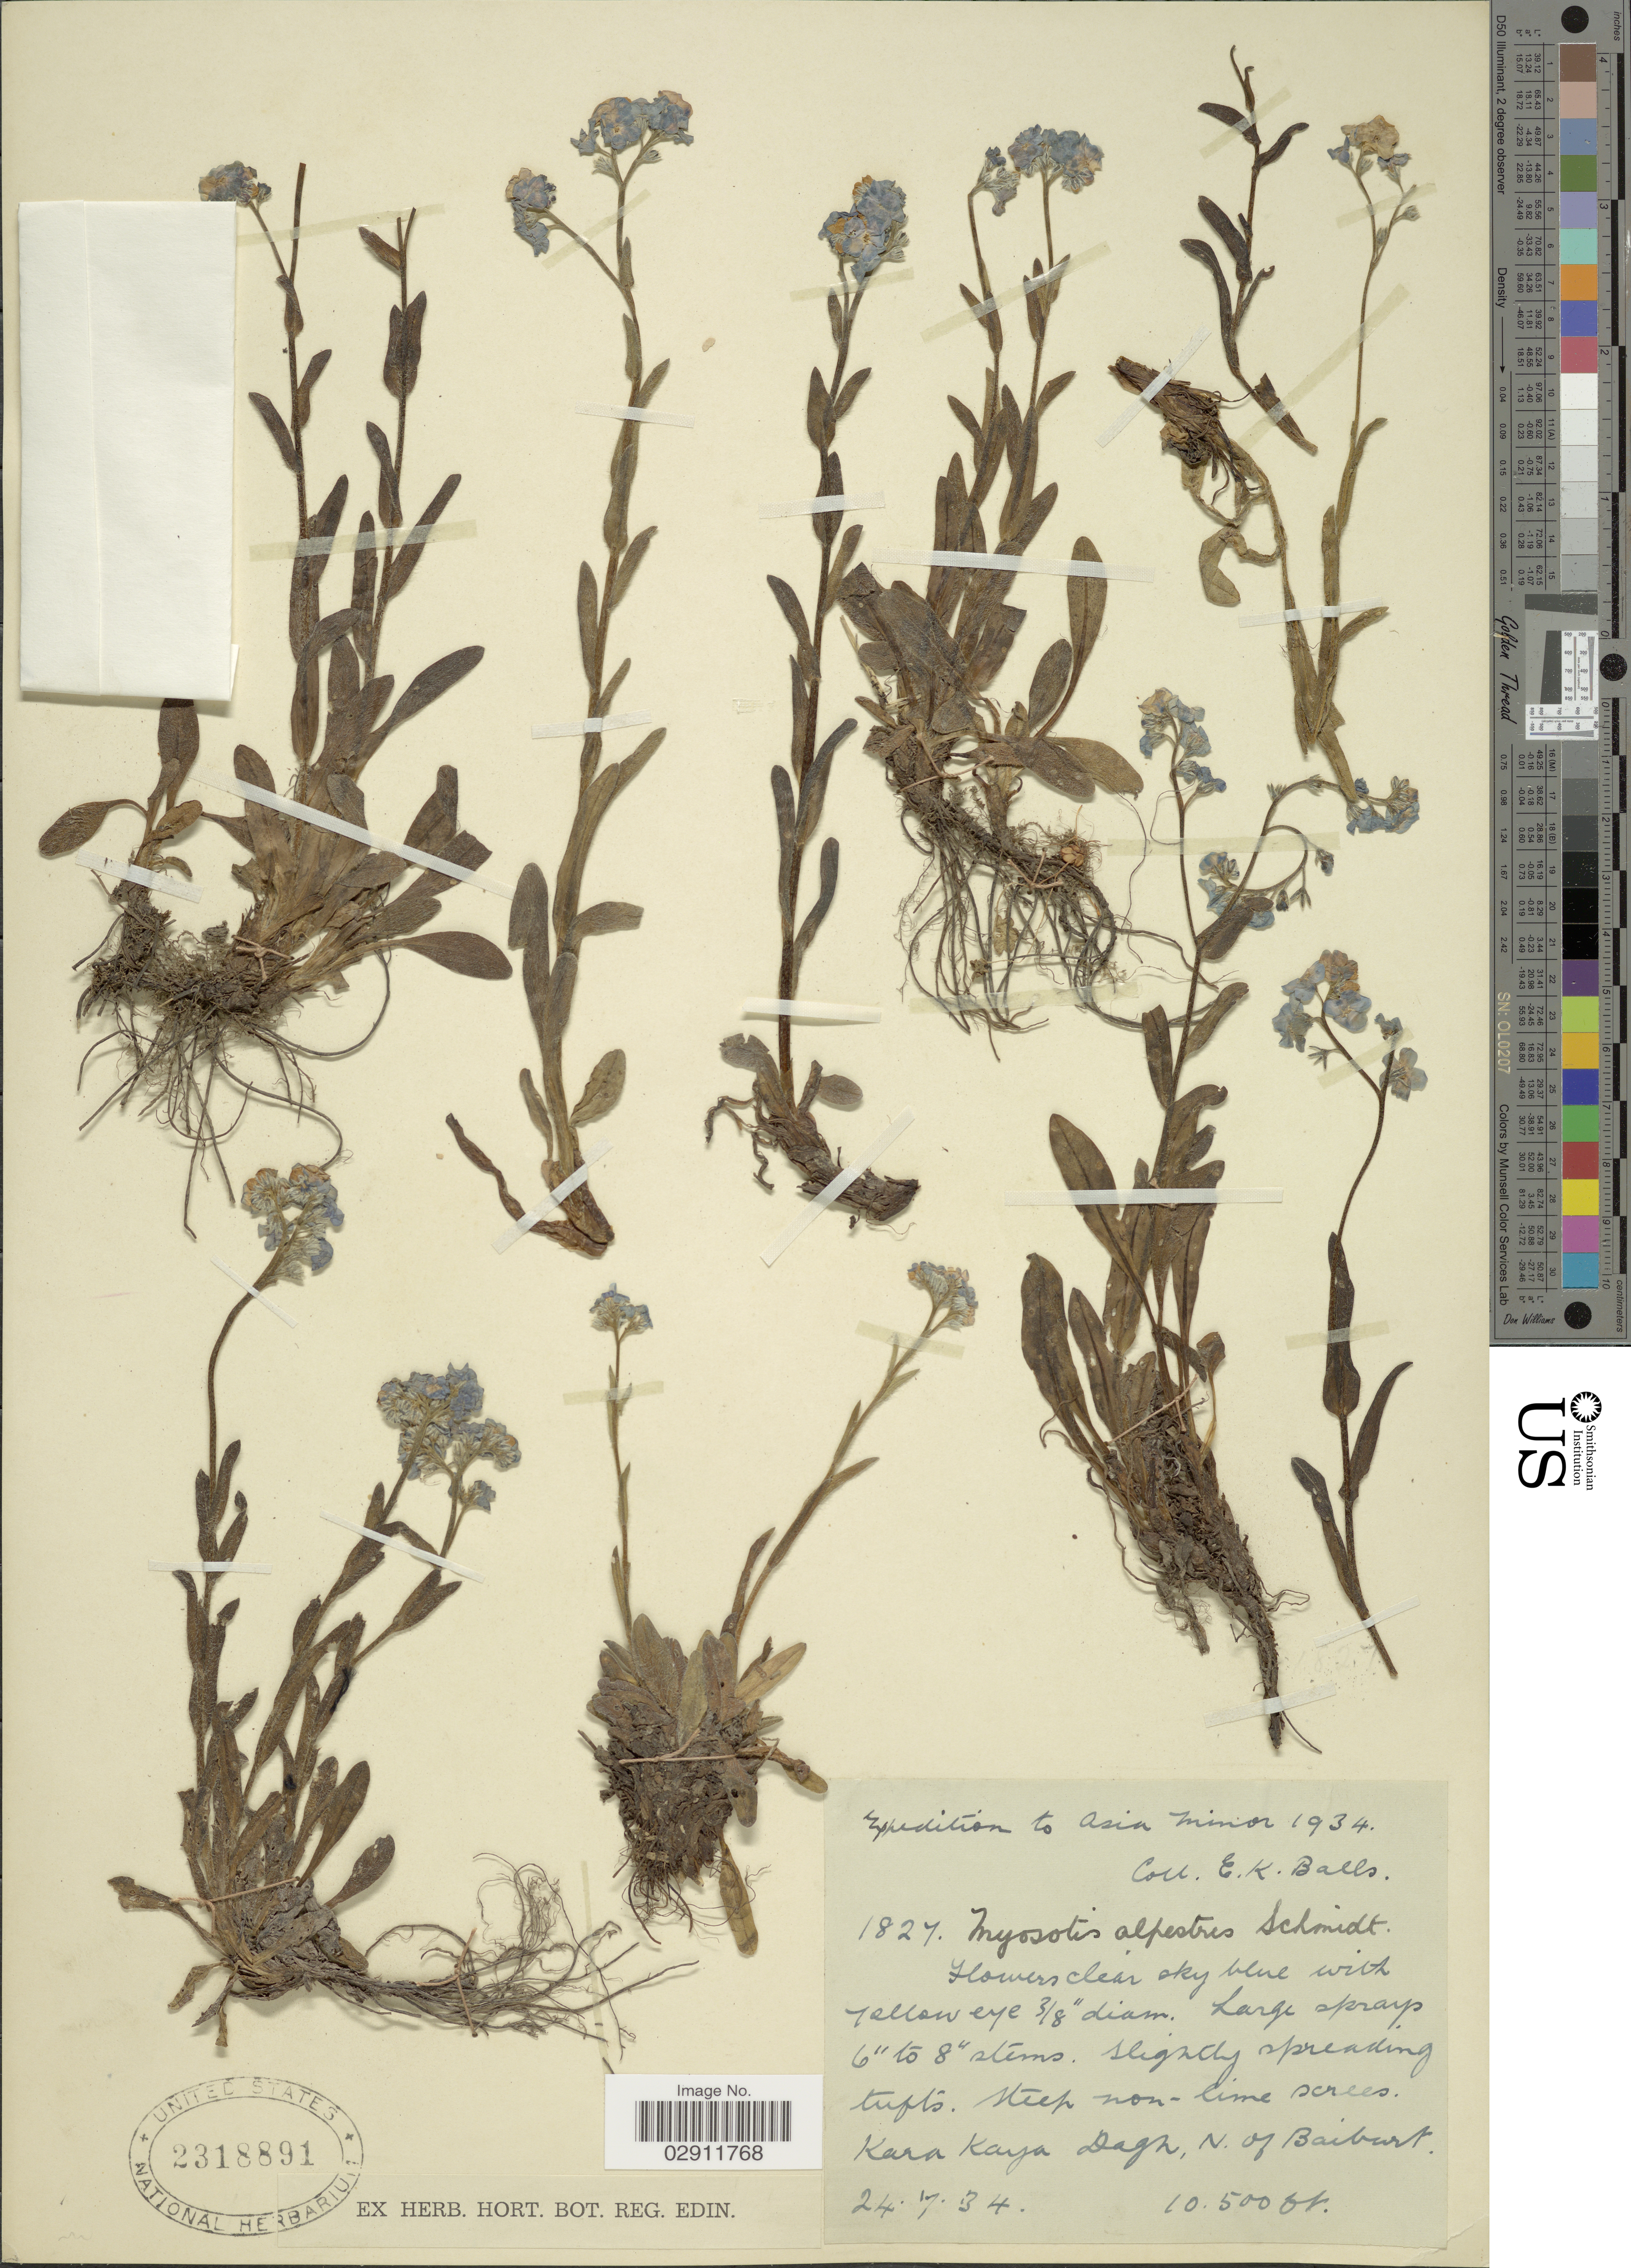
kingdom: Plantae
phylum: Tracheophyta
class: Magnoliopsida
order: Boraginales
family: Boraginaceae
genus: Myosotis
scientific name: Myosotis alpestris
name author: F.W. Schmidt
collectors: E. K. Balls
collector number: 1827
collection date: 1934-07-24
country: Turkey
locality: Asia Minor. Kara Kaya Dagh, N. of Baiburt.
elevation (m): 3200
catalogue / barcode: US 2318891